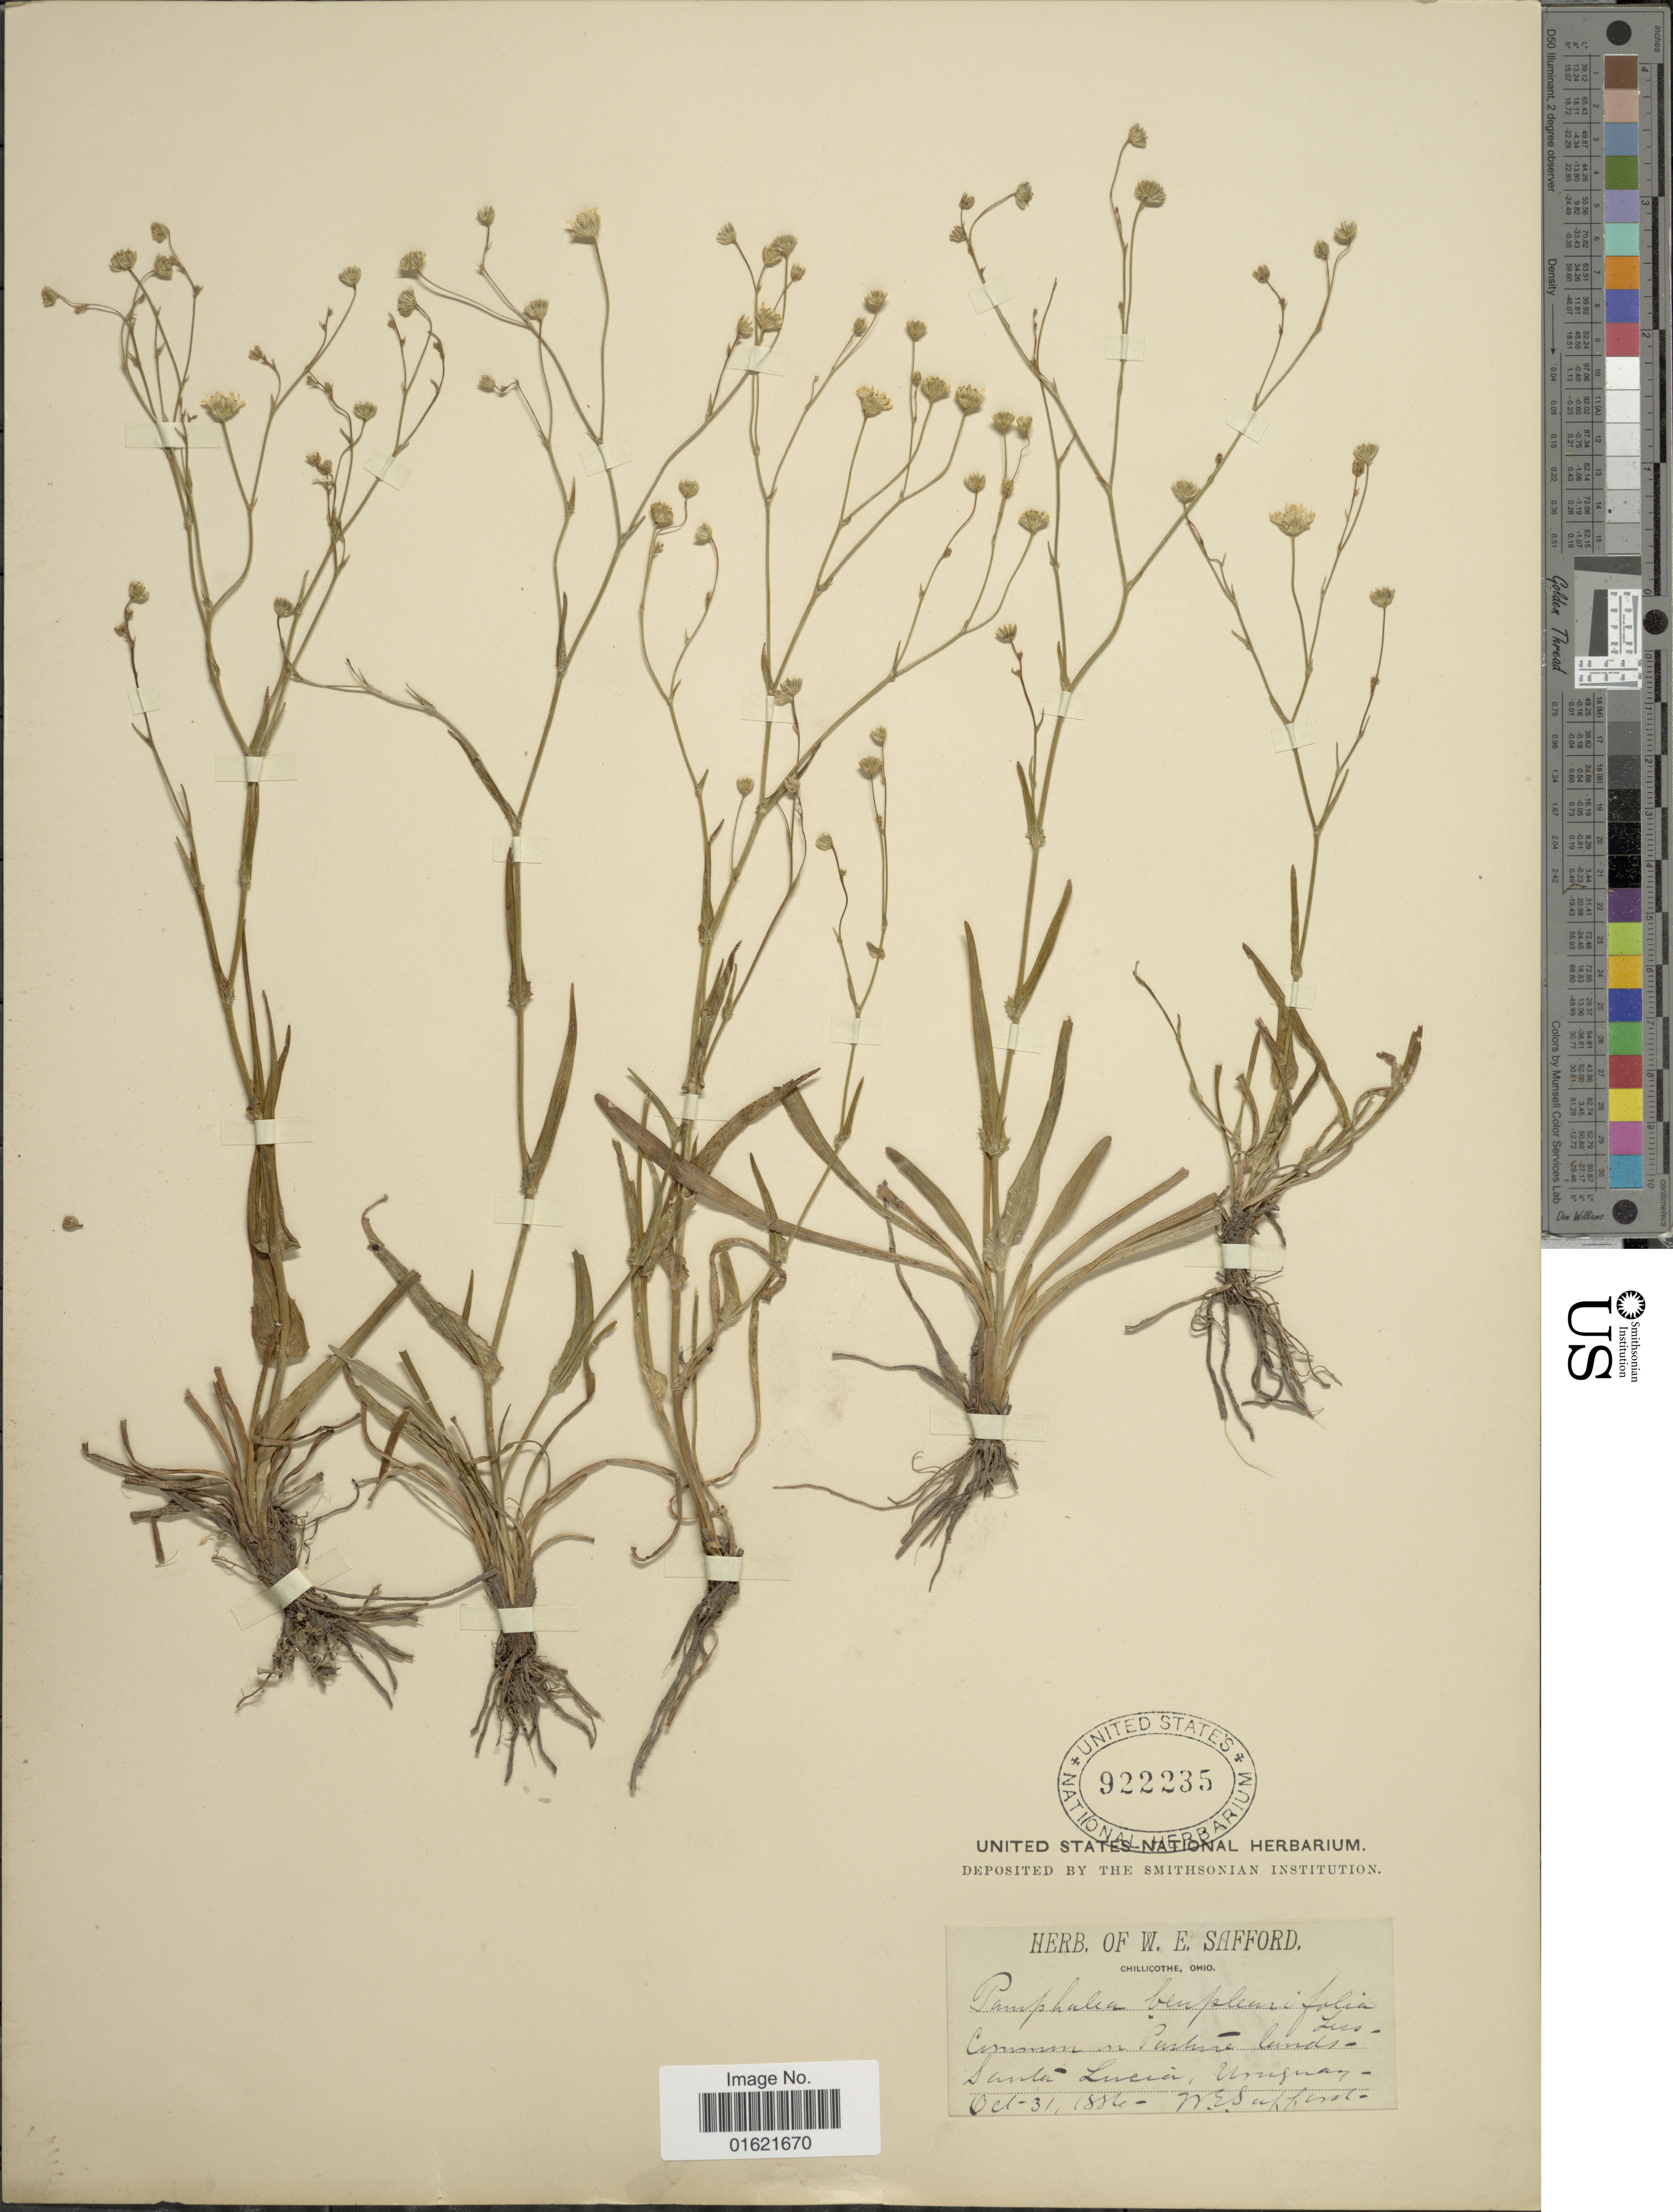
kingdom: Plantae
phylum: Tracheophyta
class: Magnoliopsida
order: Asterales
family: Asteraceae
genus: Panphalea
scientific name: Panphalea bupleurifolia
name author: Less.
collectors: W. E. Safford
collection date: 1886-10-31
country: Uruguay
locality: Chillicothe, Ohio. Santa Lucia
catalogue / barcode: US 922235